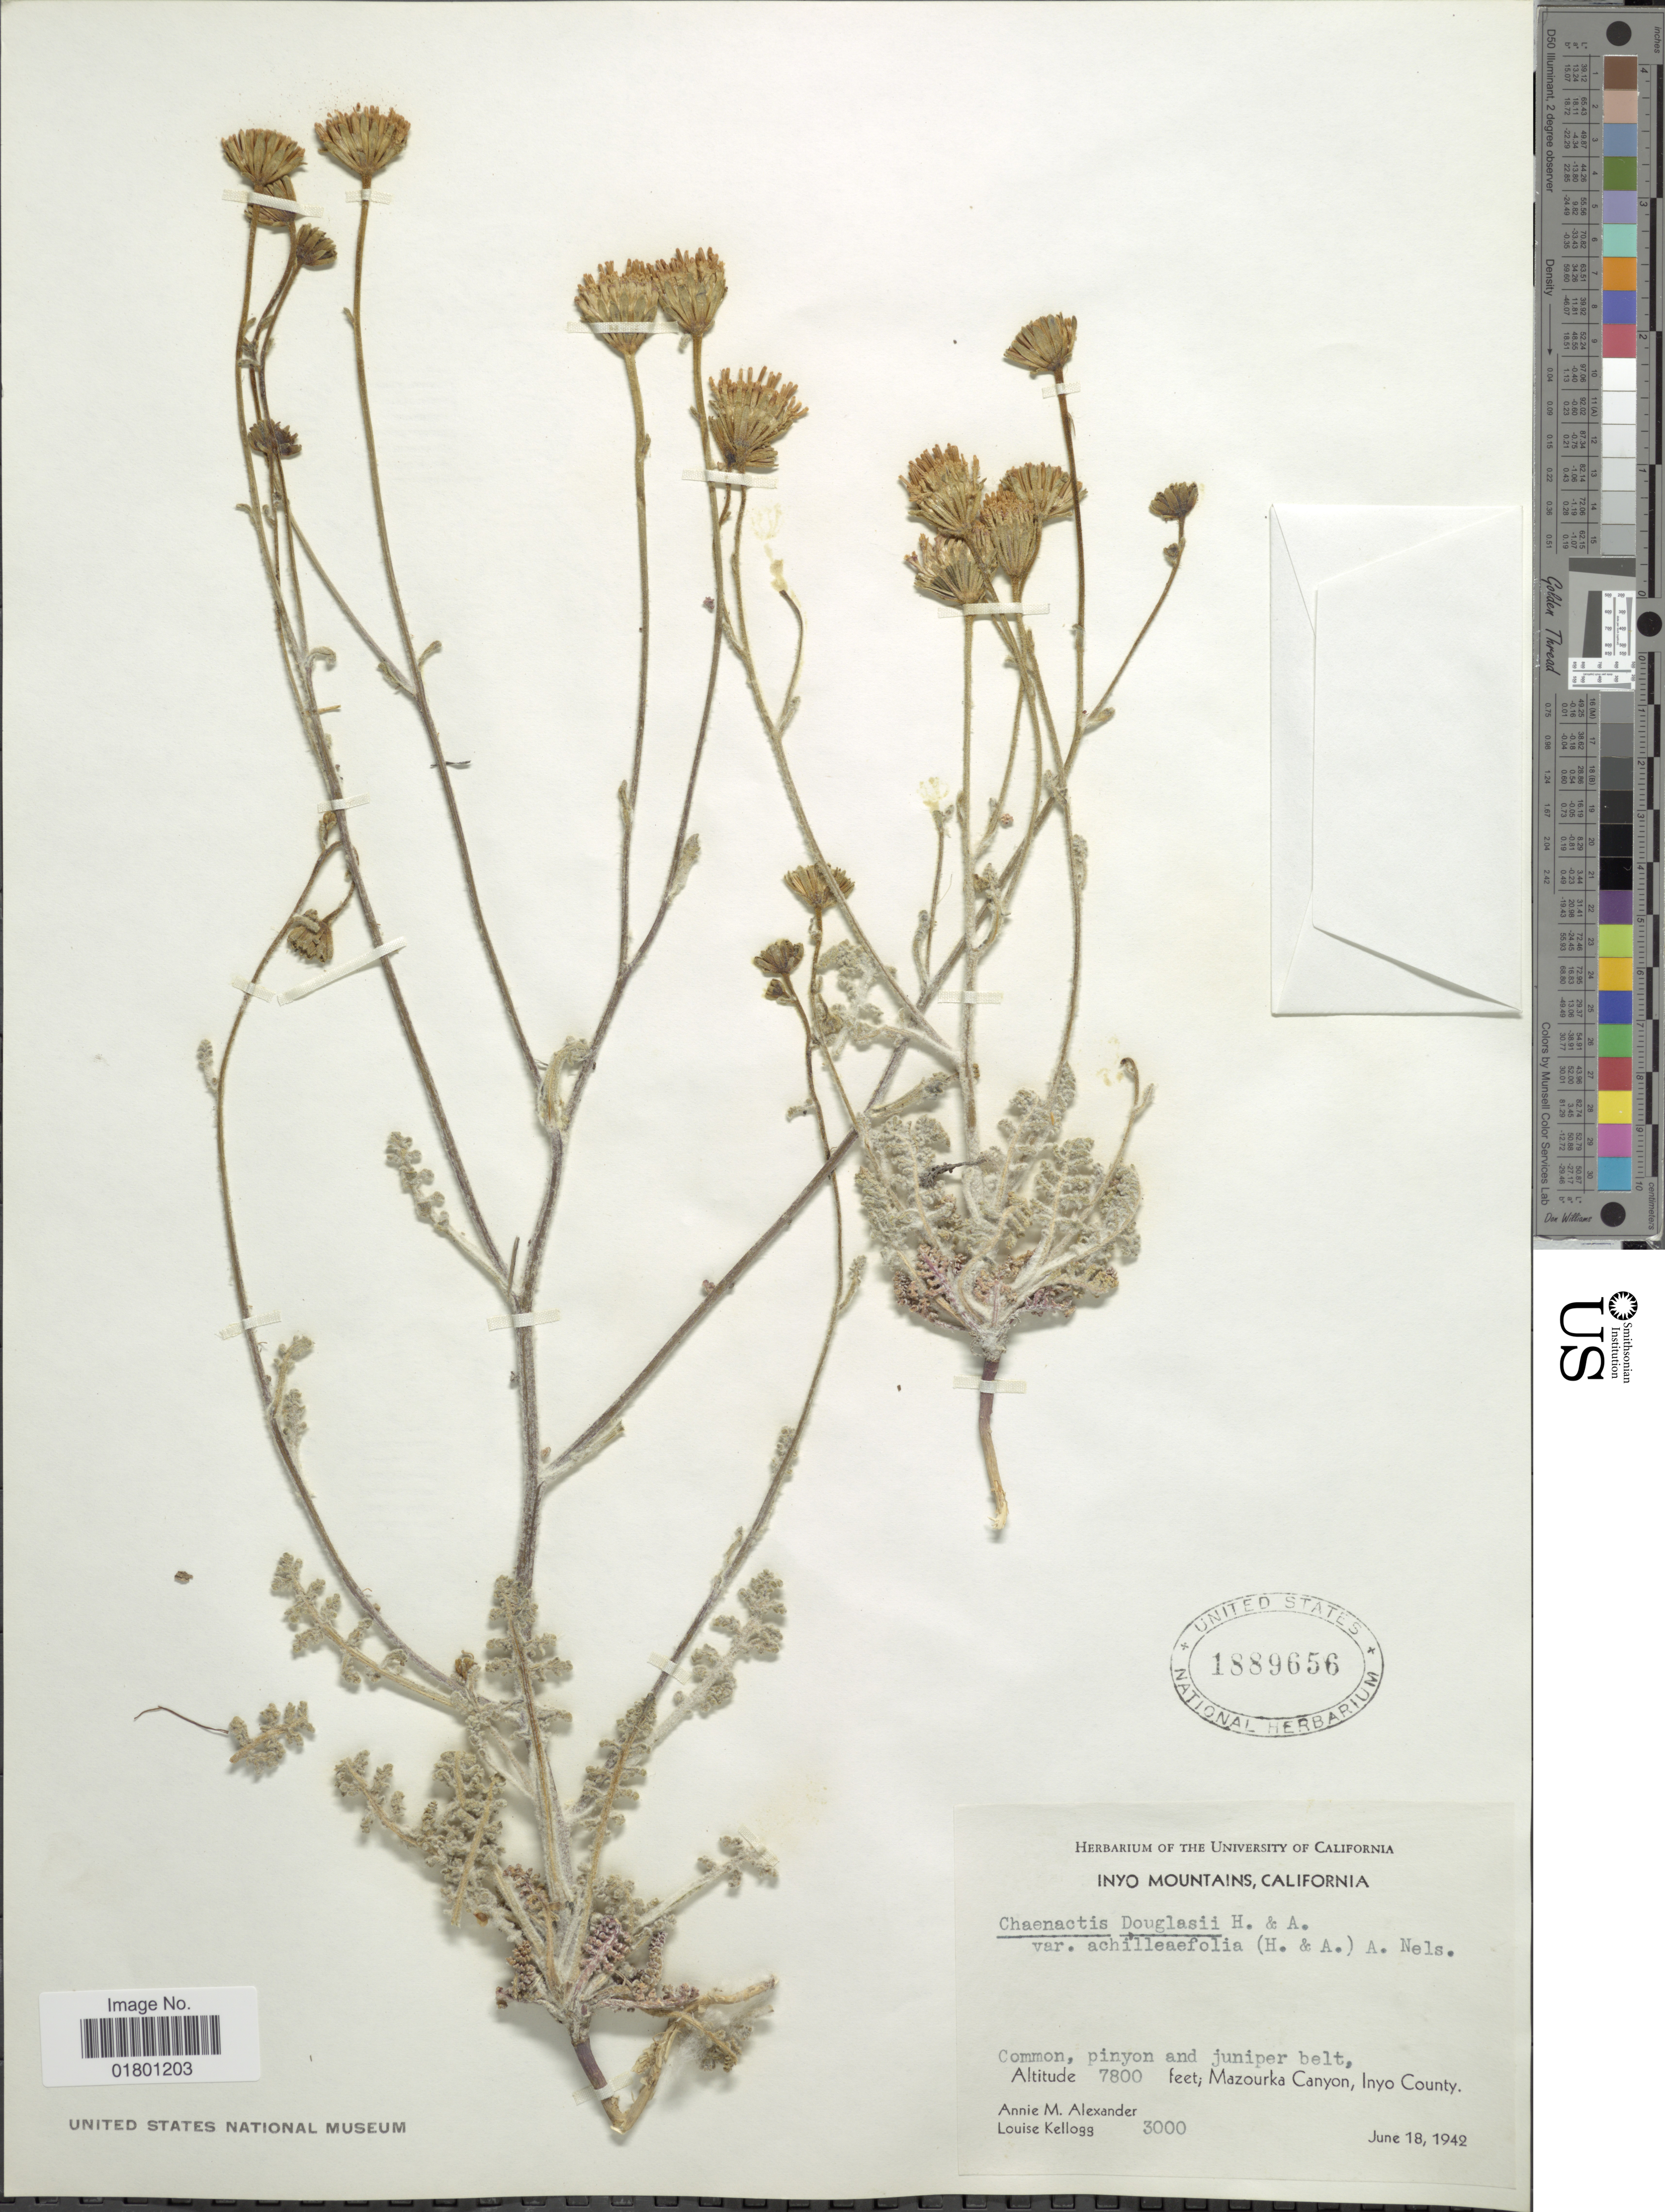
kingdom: Plantae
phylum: Tracheophyta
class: Magnoliopsida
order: Asterales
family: Asteraceae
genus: Chaenactis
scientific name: Chaenactis douglasii var. achilleaefolia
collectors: A. M. Alexander & L. Kellogg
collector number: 3000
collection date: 1942-06-18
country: United States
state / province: California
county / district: Inyo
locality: Pinyon and juniper belt, Mazourka Canyon, Inyo County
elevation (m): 2377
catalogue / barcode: US 1889656